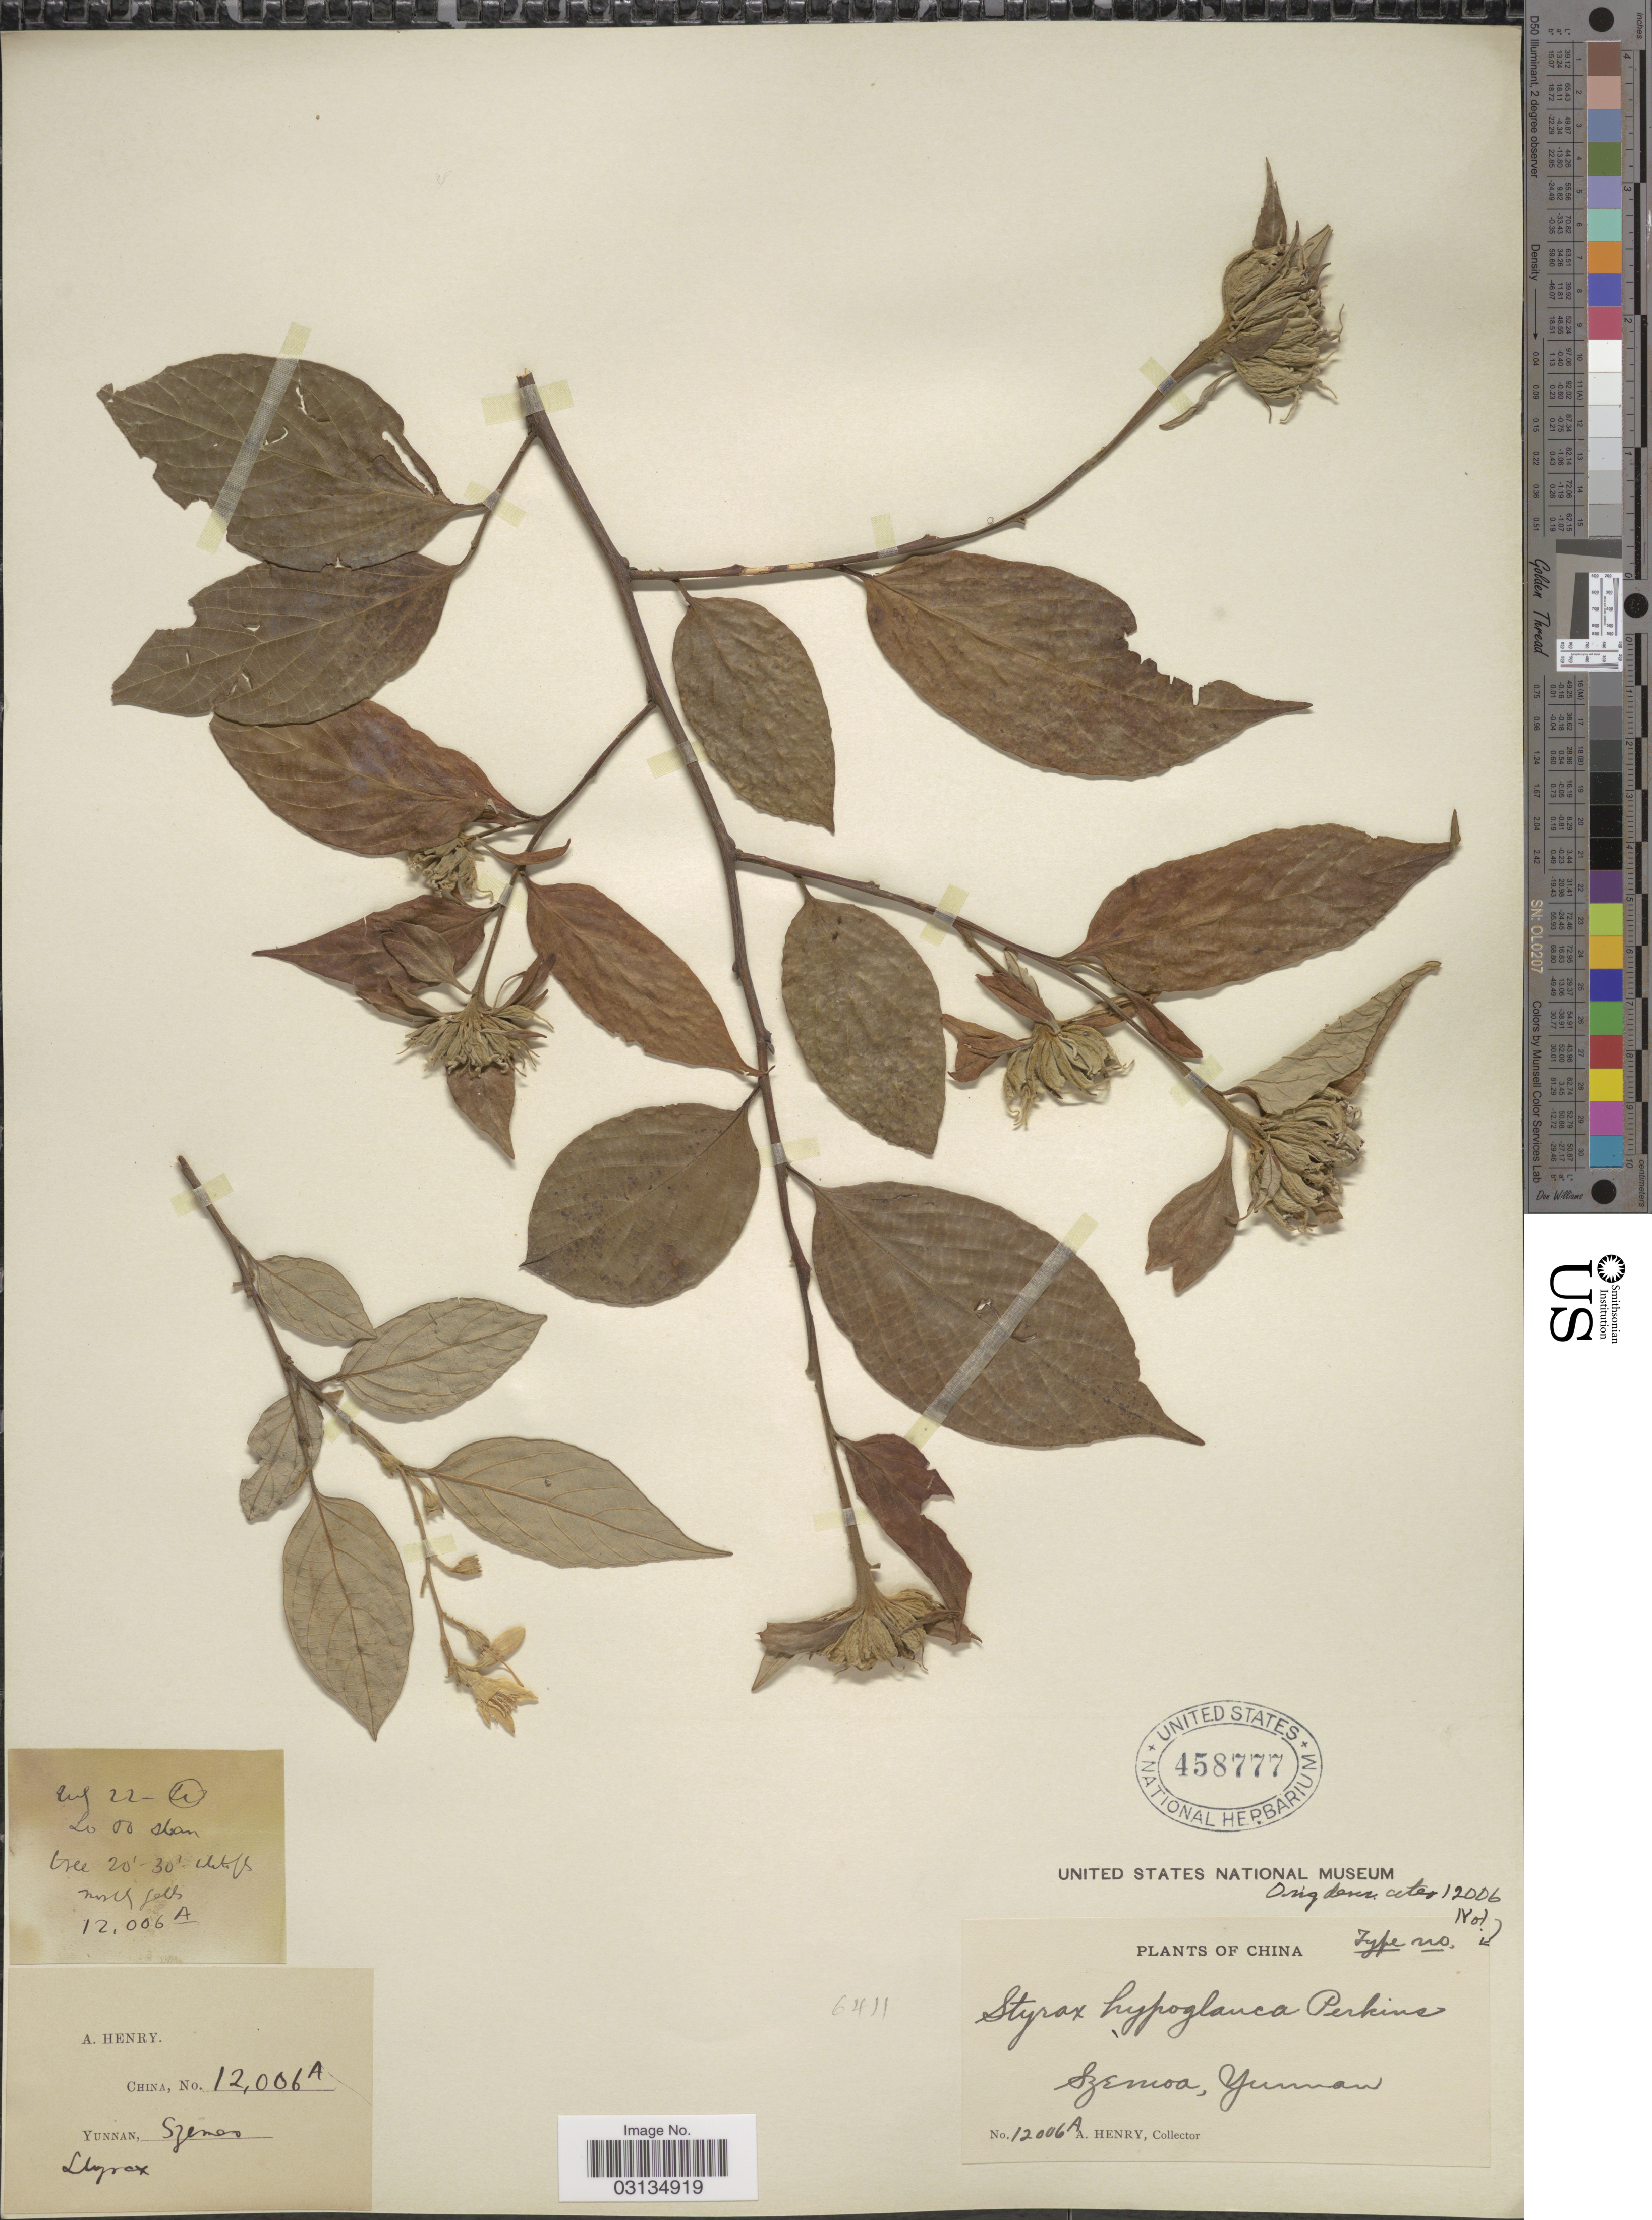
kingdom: Plantae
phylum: Tracheophyta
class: Magnoliopsida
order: Ericales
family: Styracaceae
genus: Styrax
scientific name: Styrax hypoglaucus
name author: Perkins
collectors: A. Henry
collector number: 12006 A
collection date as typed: Transcribed d/m/y: /8/22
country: China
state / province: Yunnan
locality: Szemoa. Lo Po Shan. Li.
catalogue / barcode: US 458777